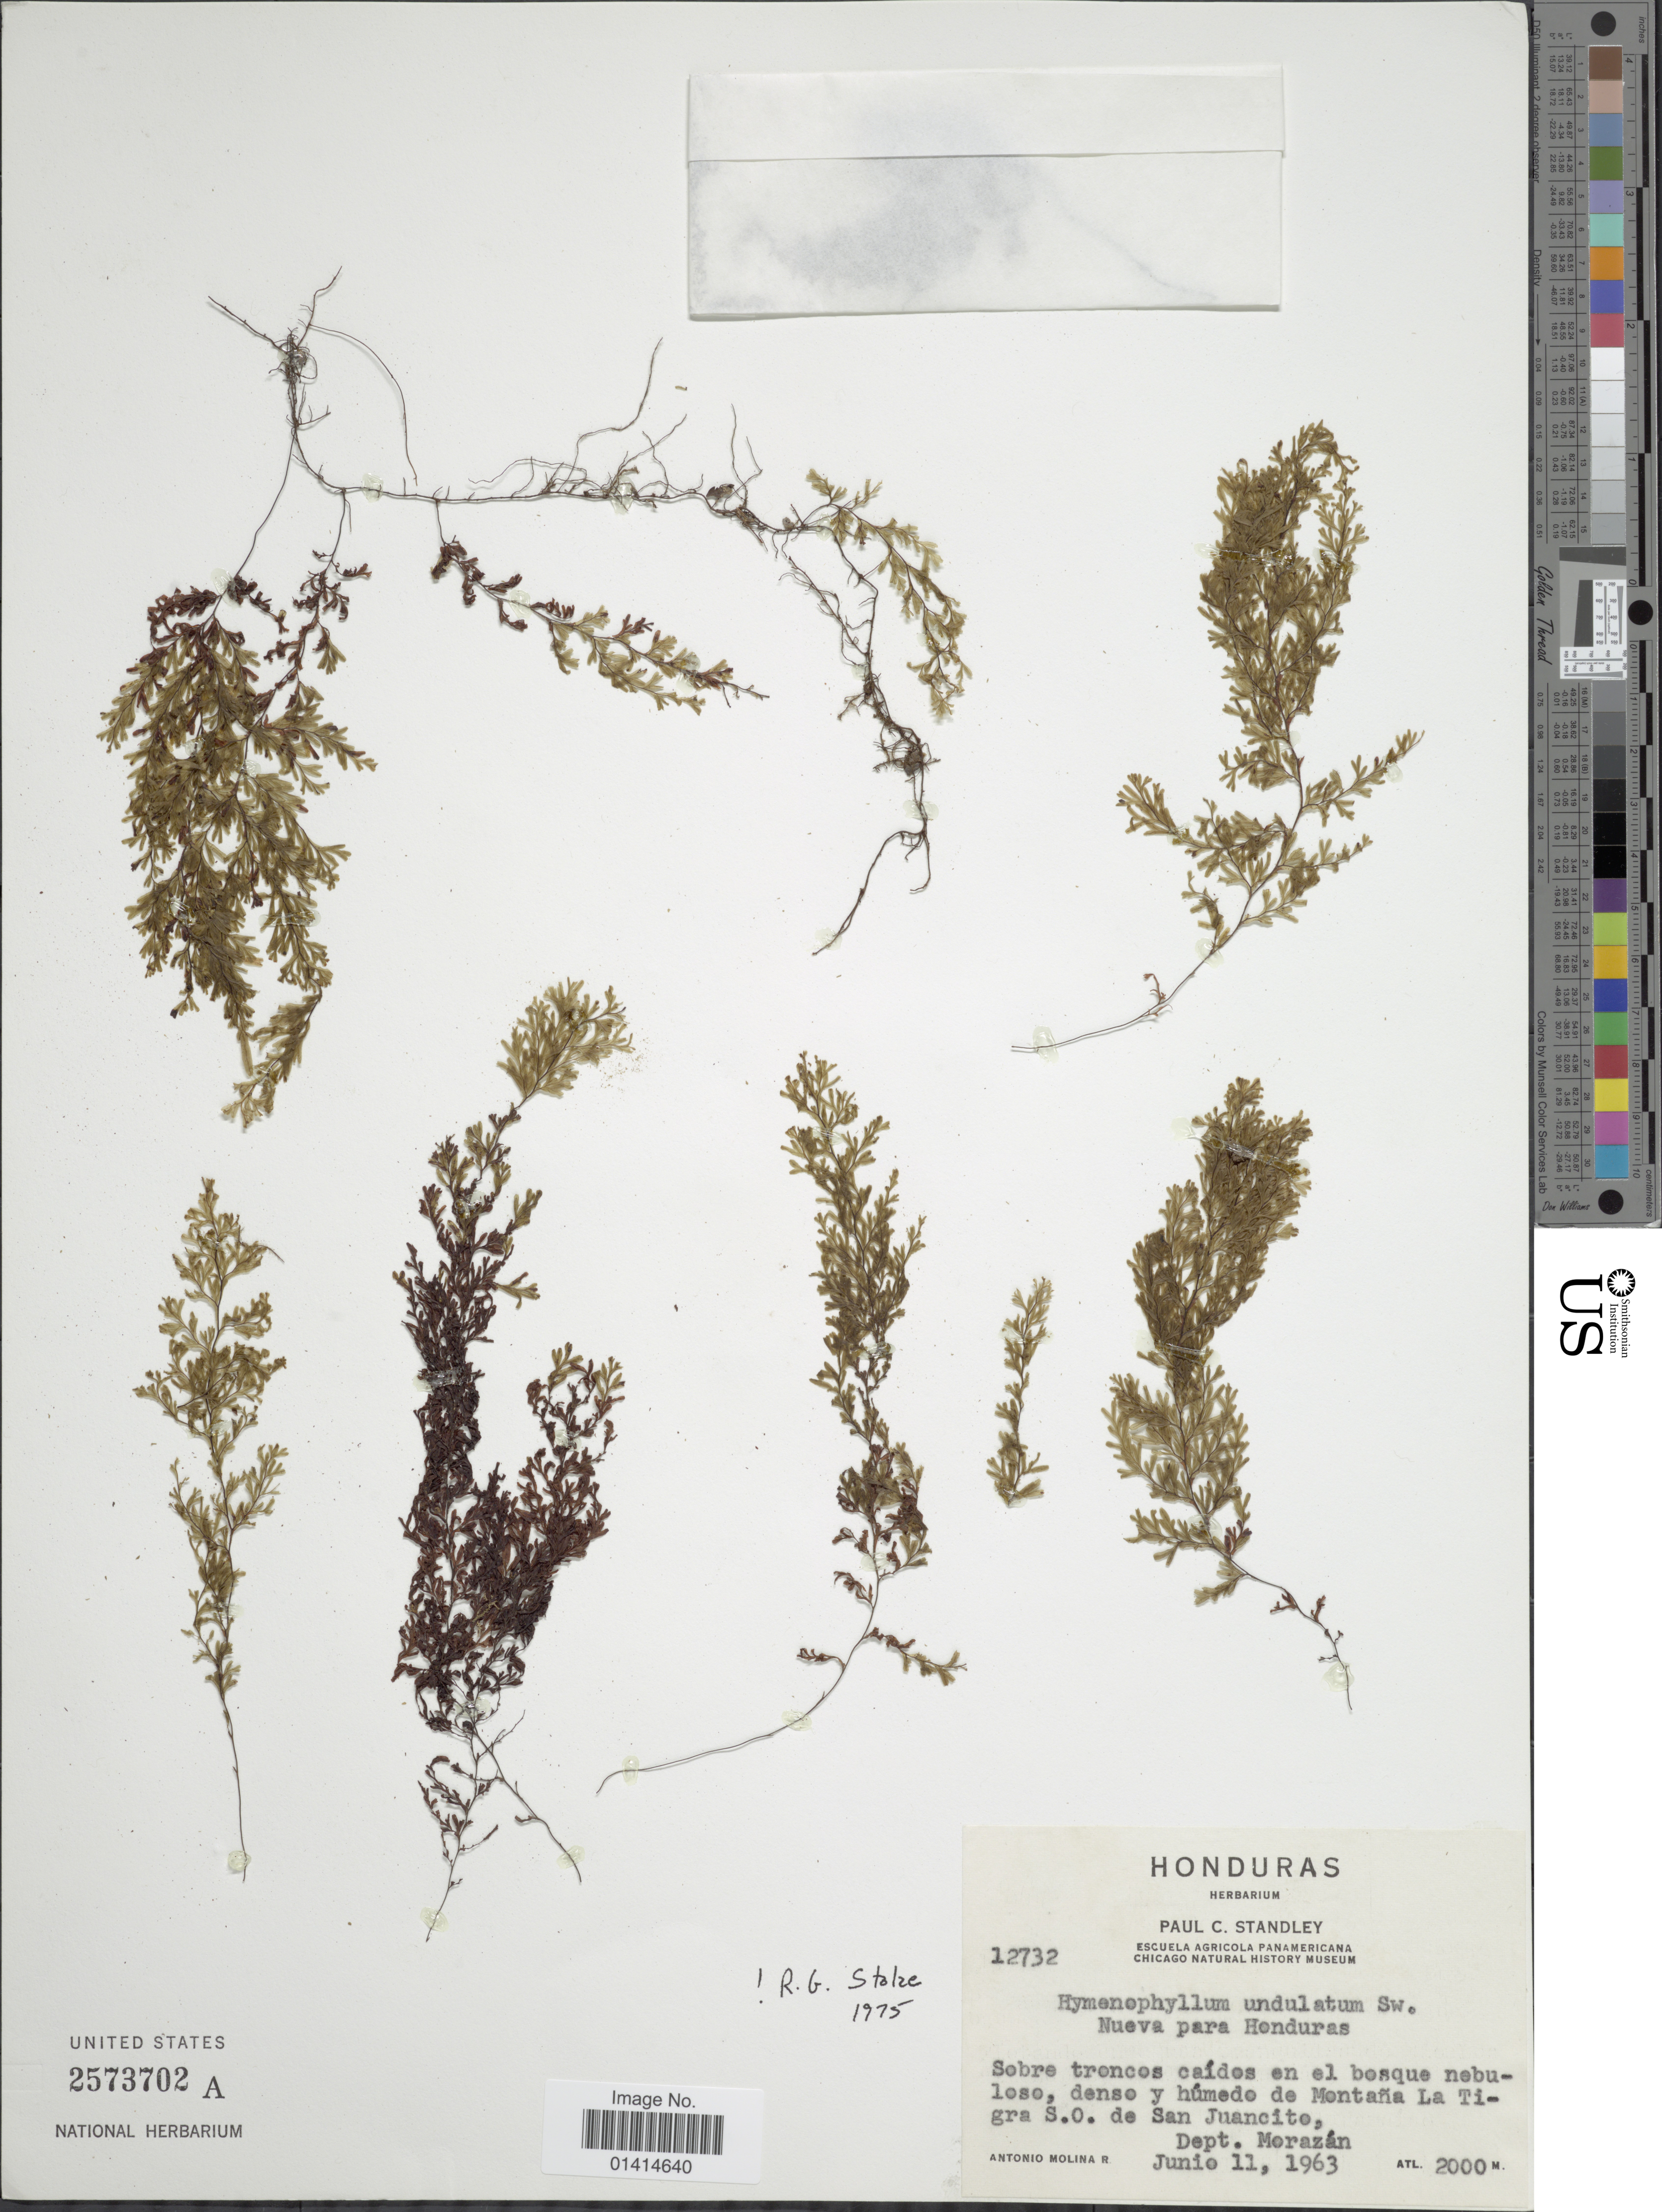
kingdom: Plantae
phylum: Tracheophyta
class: Polypodiopsida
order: Hymenophyllales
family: Hymenophyllaceae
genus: Hymenophyllum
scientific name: Hymenophyllum undulatum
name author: (Sw.) Sw.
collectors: A. Molina R.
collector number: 12732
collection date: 1963-06-11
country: Honduras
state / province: Fco. Morazán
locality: Dense y húmedo de Montaña La Tigra S.O. de San Juancito, Dept Morazán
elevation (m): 2000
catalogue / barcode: US 2573702A